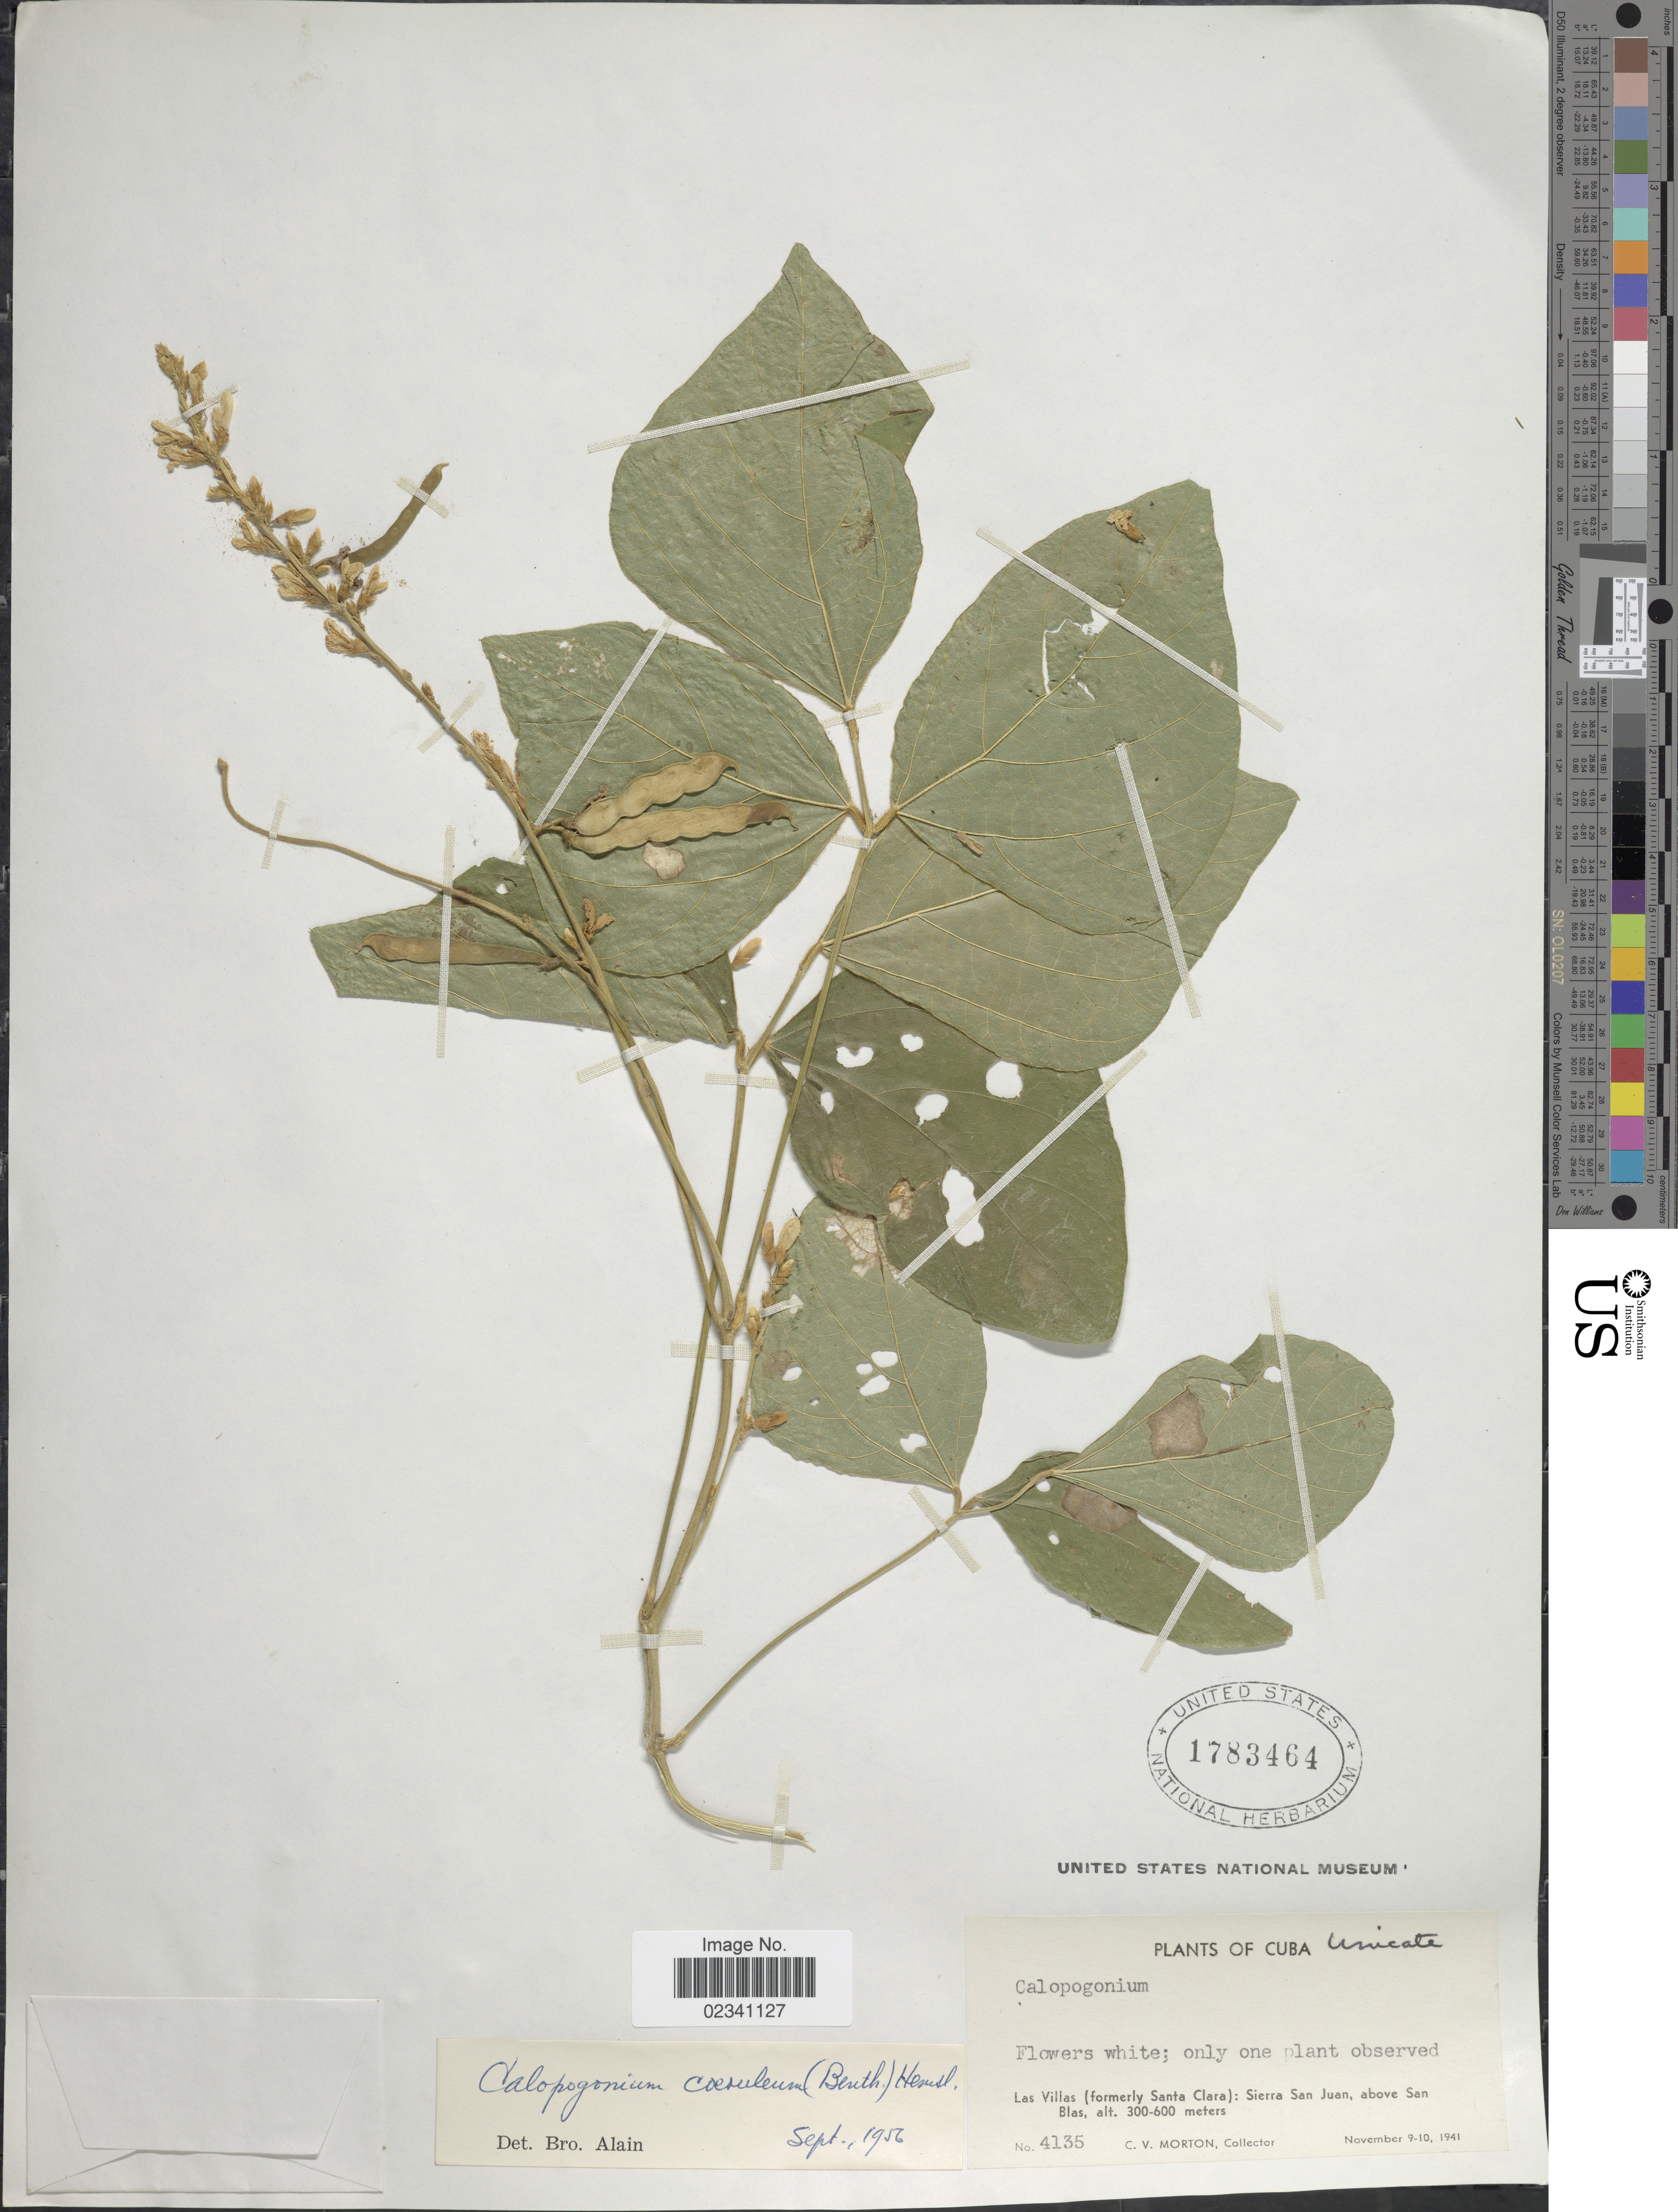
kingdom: Plantae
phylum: Tracheophyta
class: Magnoliopsida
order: Fabales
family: Fabaceae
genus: Calopogonium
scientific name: Calopogonium caeruleum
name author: (Benth.) C. Wright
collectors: C. V. Morton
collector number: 4135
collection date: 1941-11-09/1941-11-10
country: Cuba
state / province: Las Villas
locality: Las Villas (formerly Santa Clara): Sierra San Juan, above San Blas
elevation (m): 300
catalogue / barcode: US 1783464